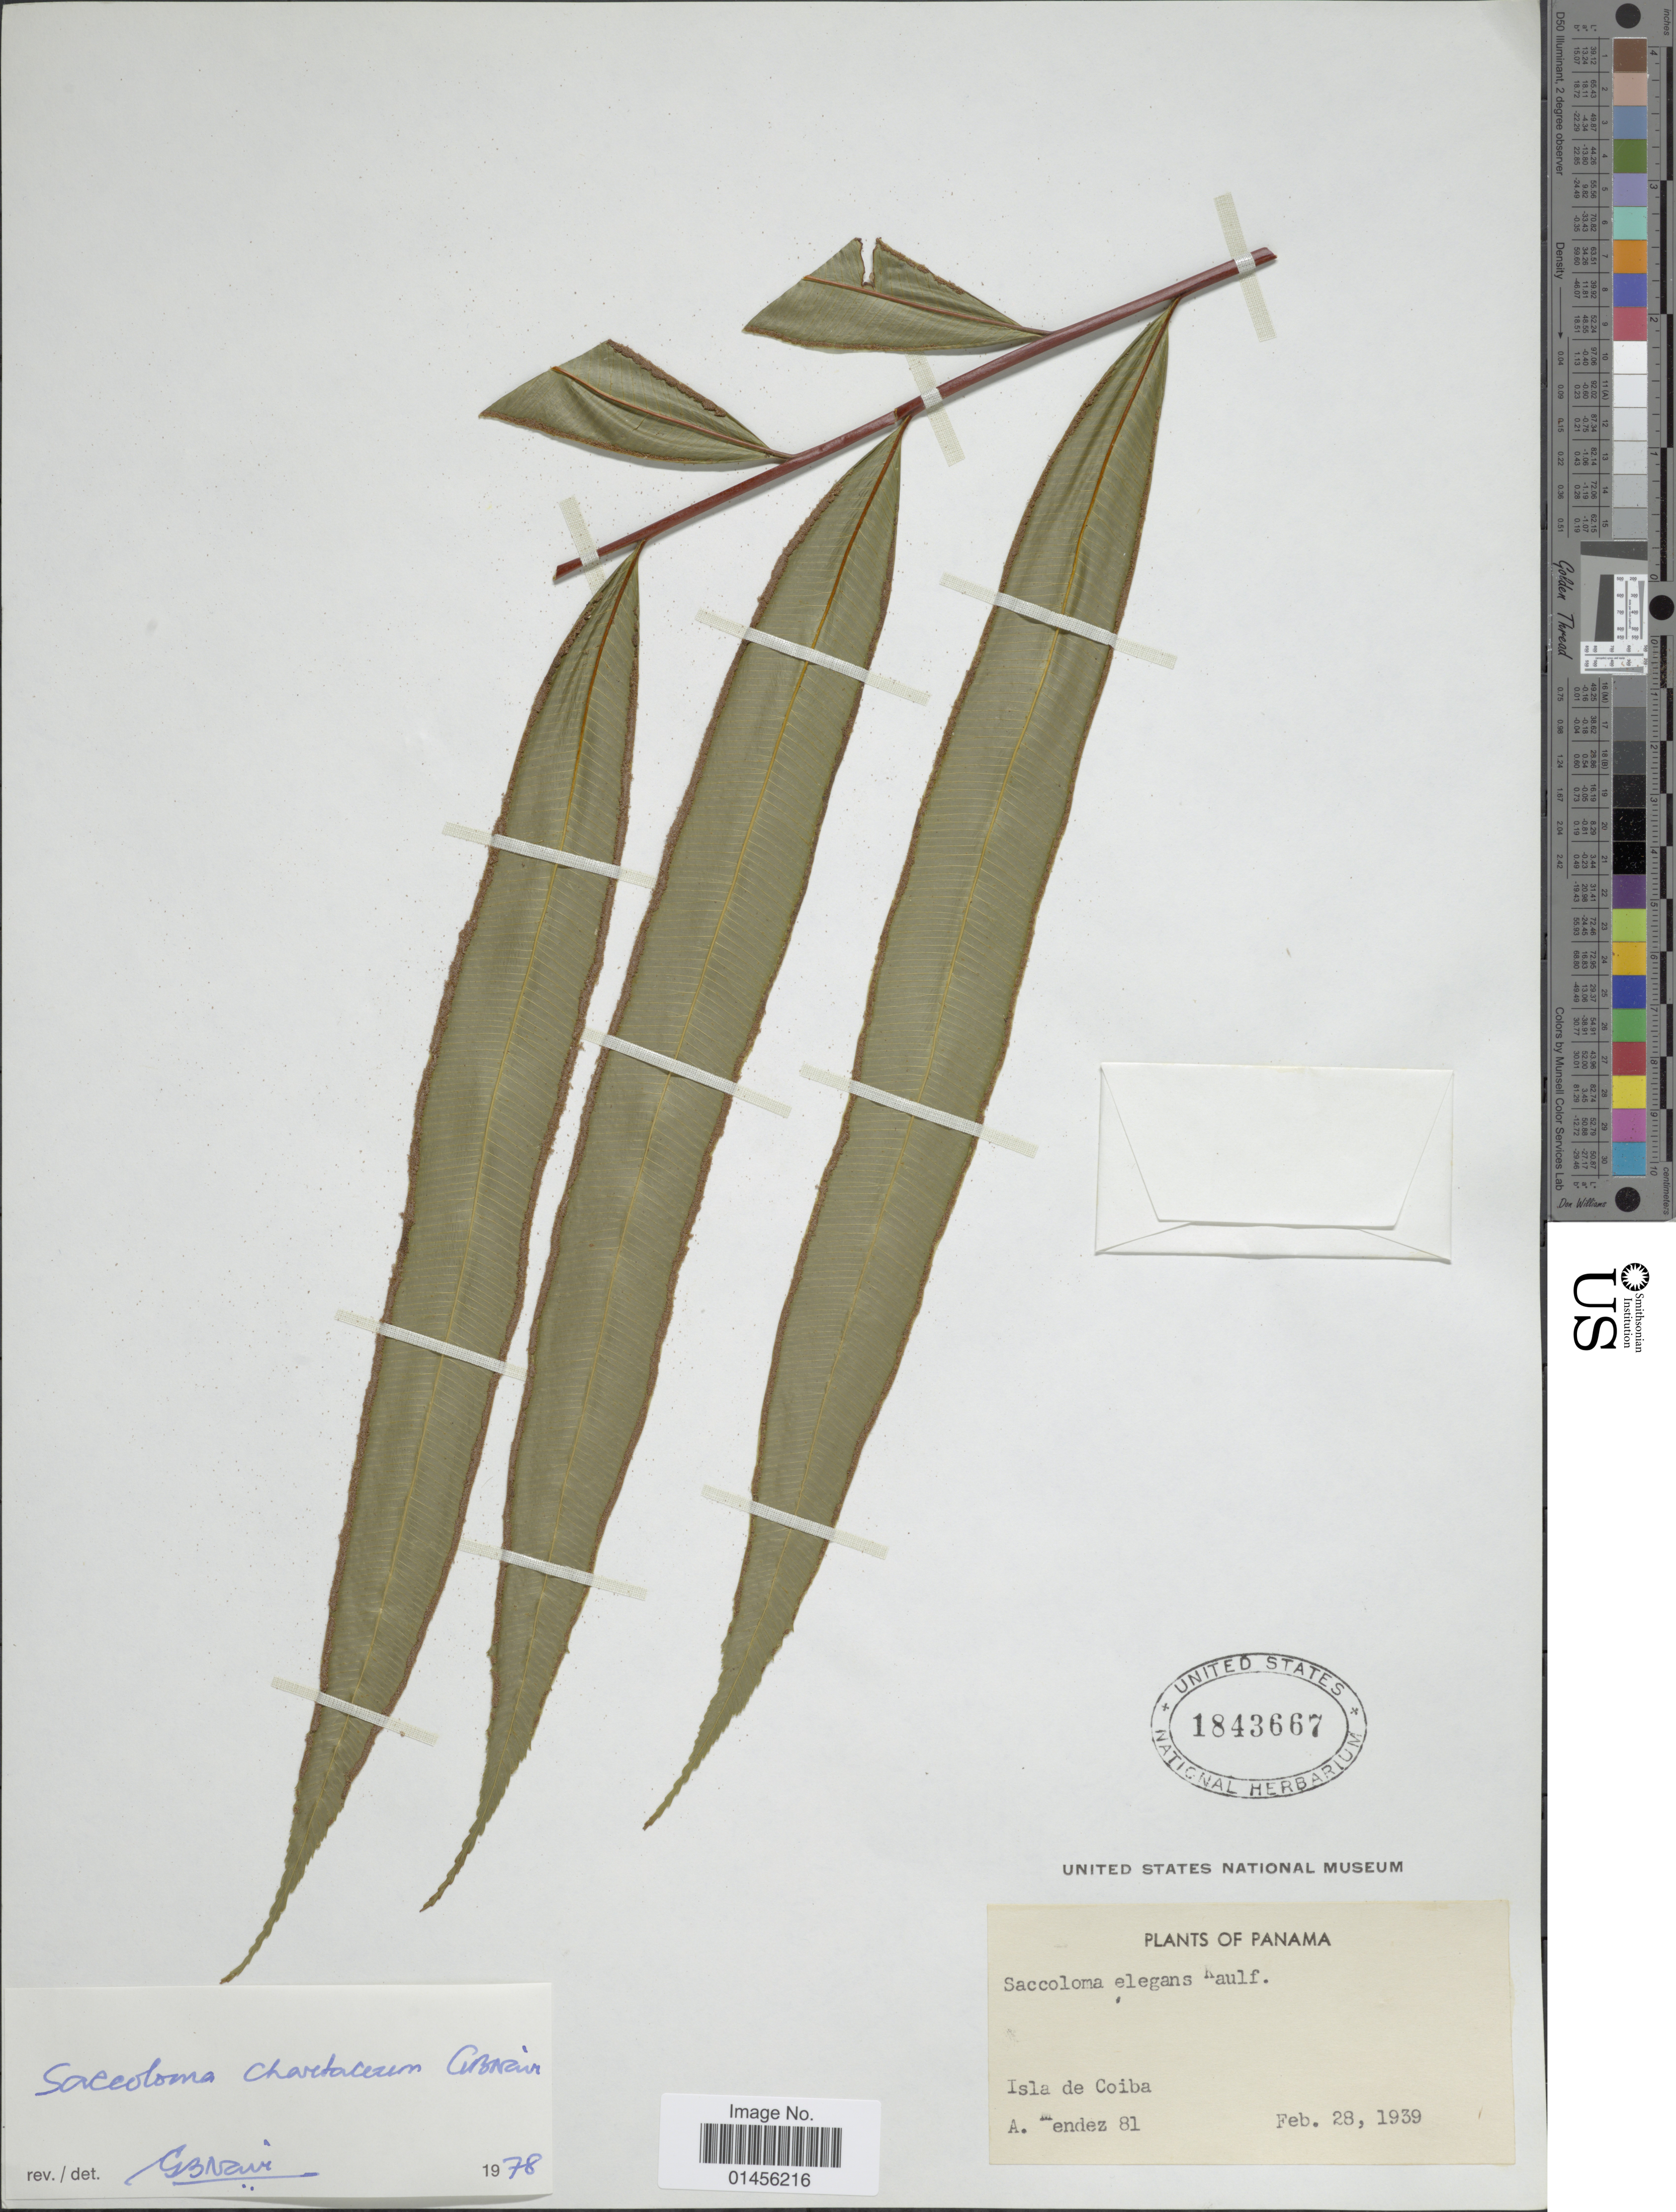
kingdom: Plantae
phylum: Tracheophyta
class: Polypodiopsida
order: Polypodiales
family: Saccolomataceae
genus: Saccoloma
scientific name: Saccoloma elegans subsp. chartaceum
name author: Cremers & K.U. Kramer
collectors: A. Mendez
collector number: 81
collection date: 1939-02-28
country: Panama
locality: Isla de Coiba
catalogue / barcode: US 1843667